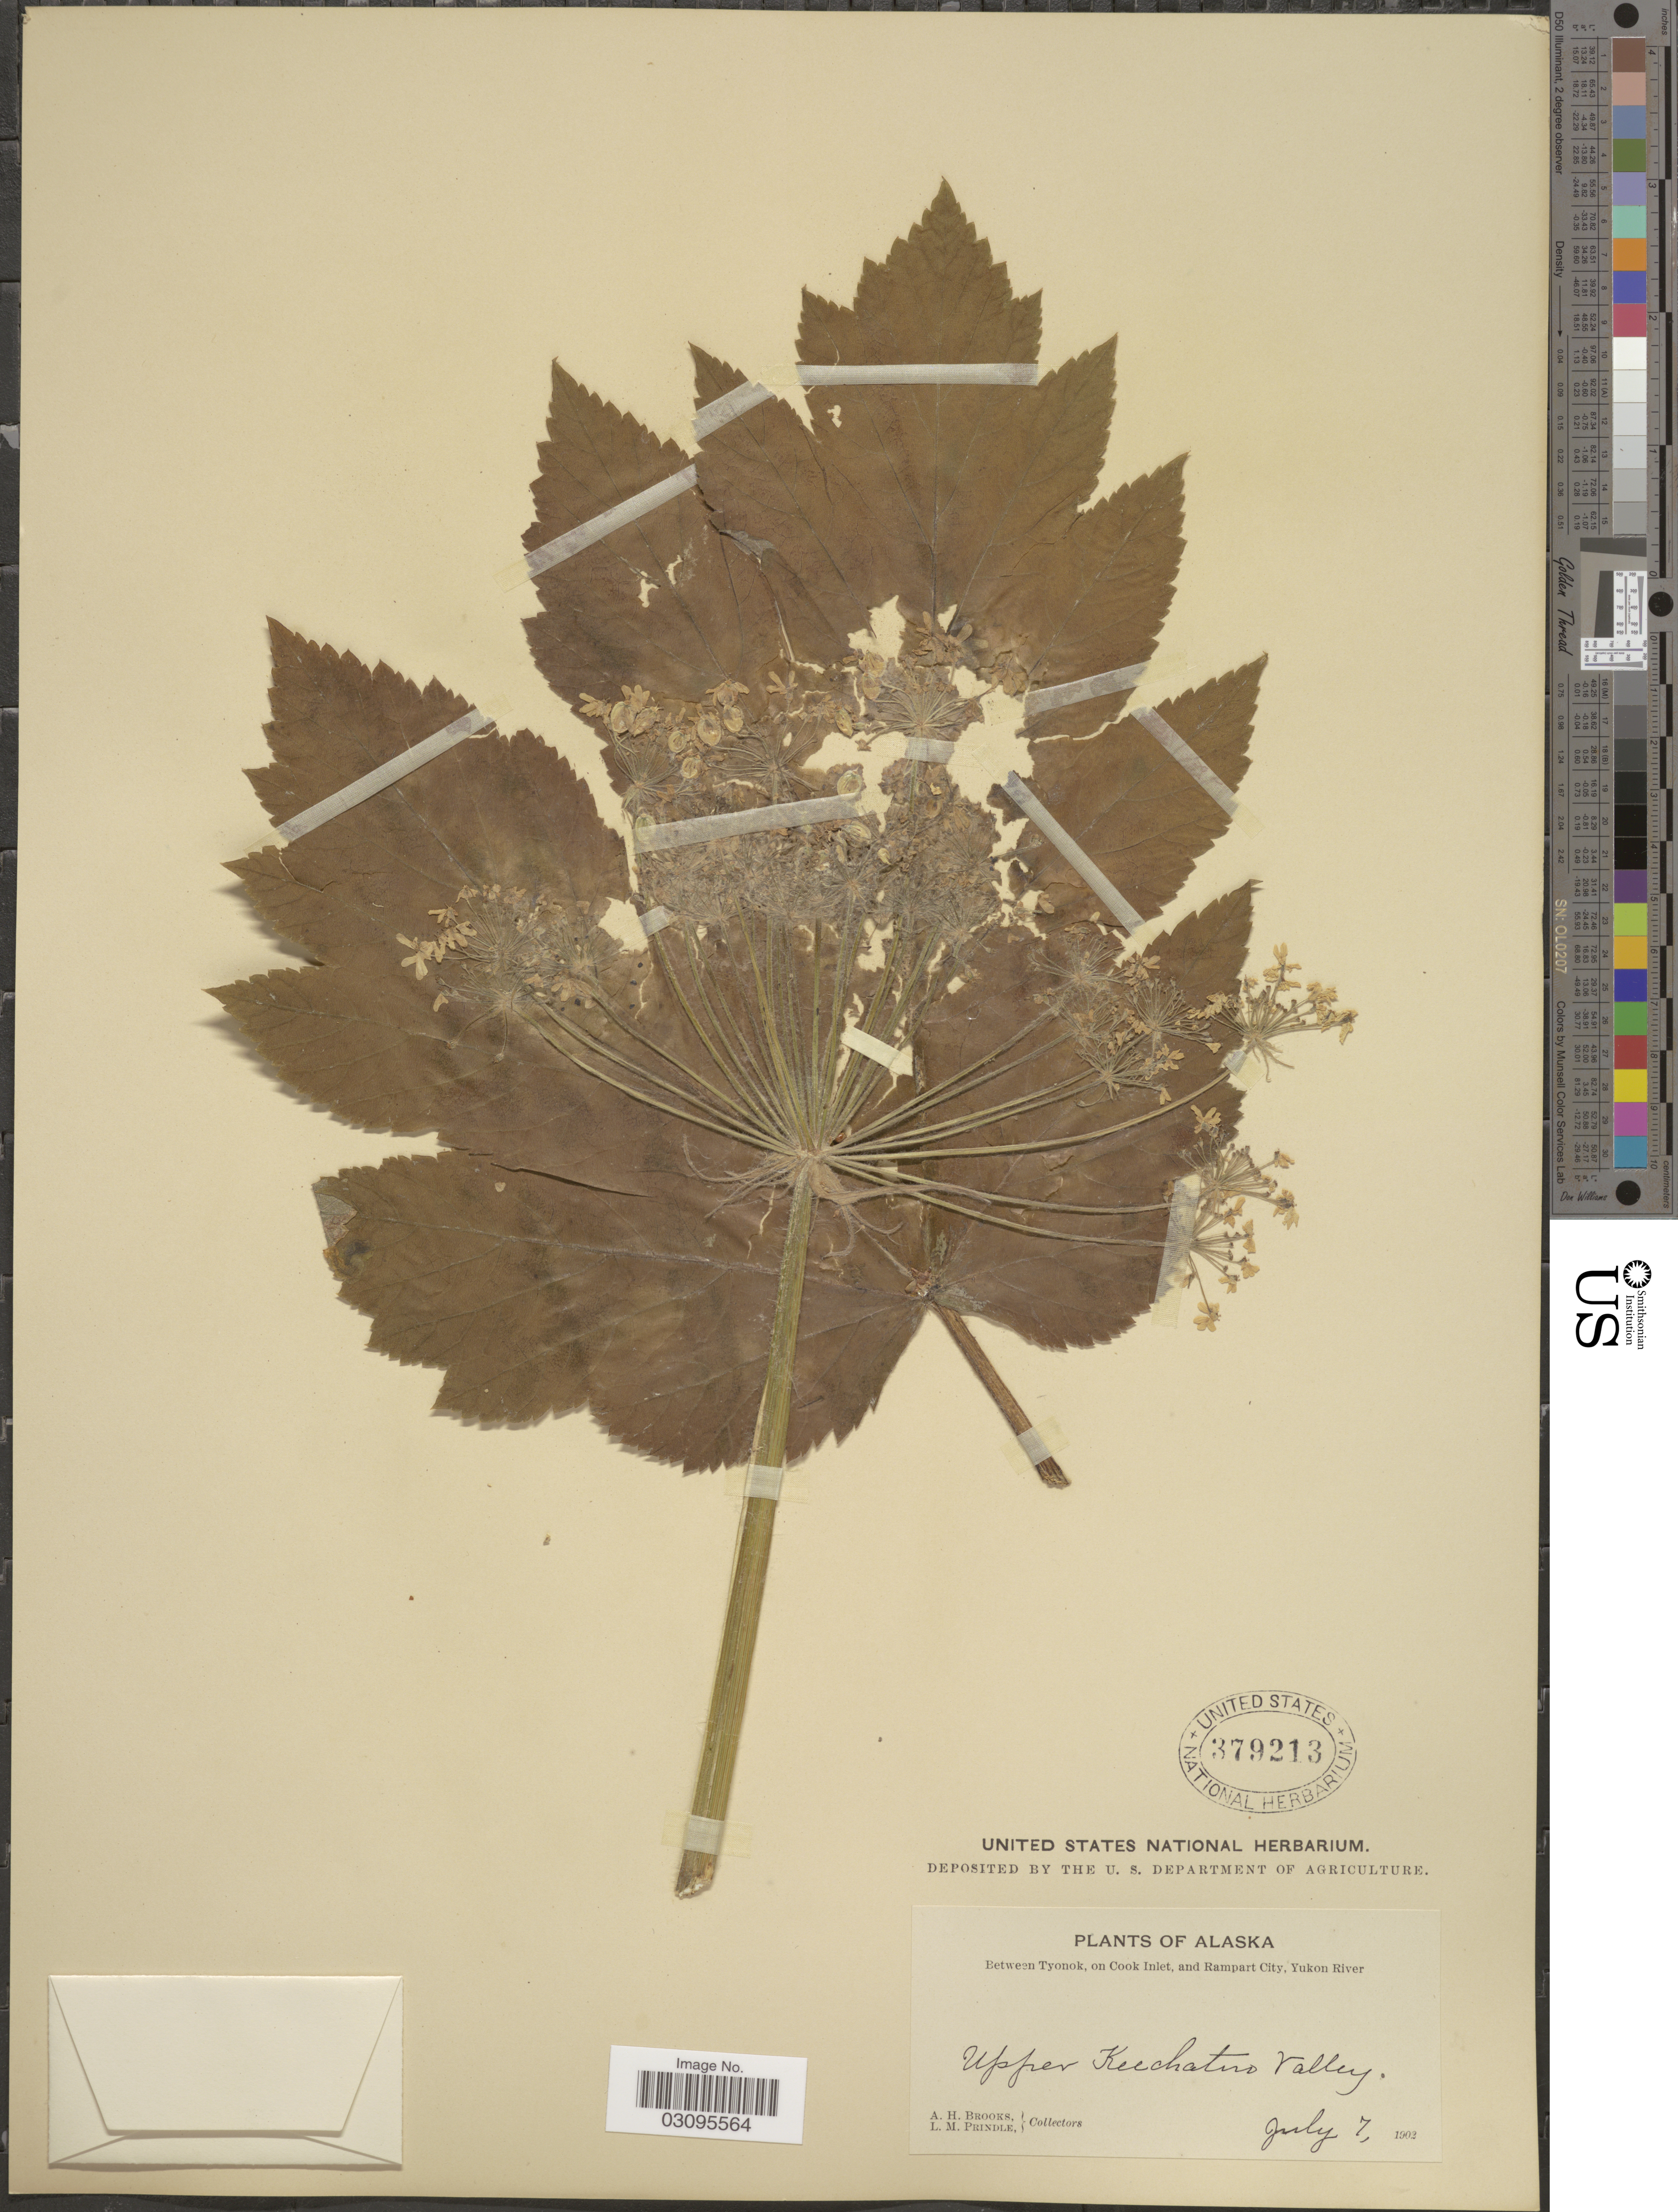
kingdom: Plantae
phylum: Tracheophyta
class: Magnoliopsida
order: Apiales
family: Apiaceae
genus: Heracleum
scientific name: Heracleum lanatum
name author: Michx.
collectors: A. Brooks & L. Prindle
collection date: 1902-07-07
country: United States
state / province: Alaska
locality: Between Tyonok, on Cook INlet, and Rampart City, Yukon River.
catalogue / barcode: US 379213